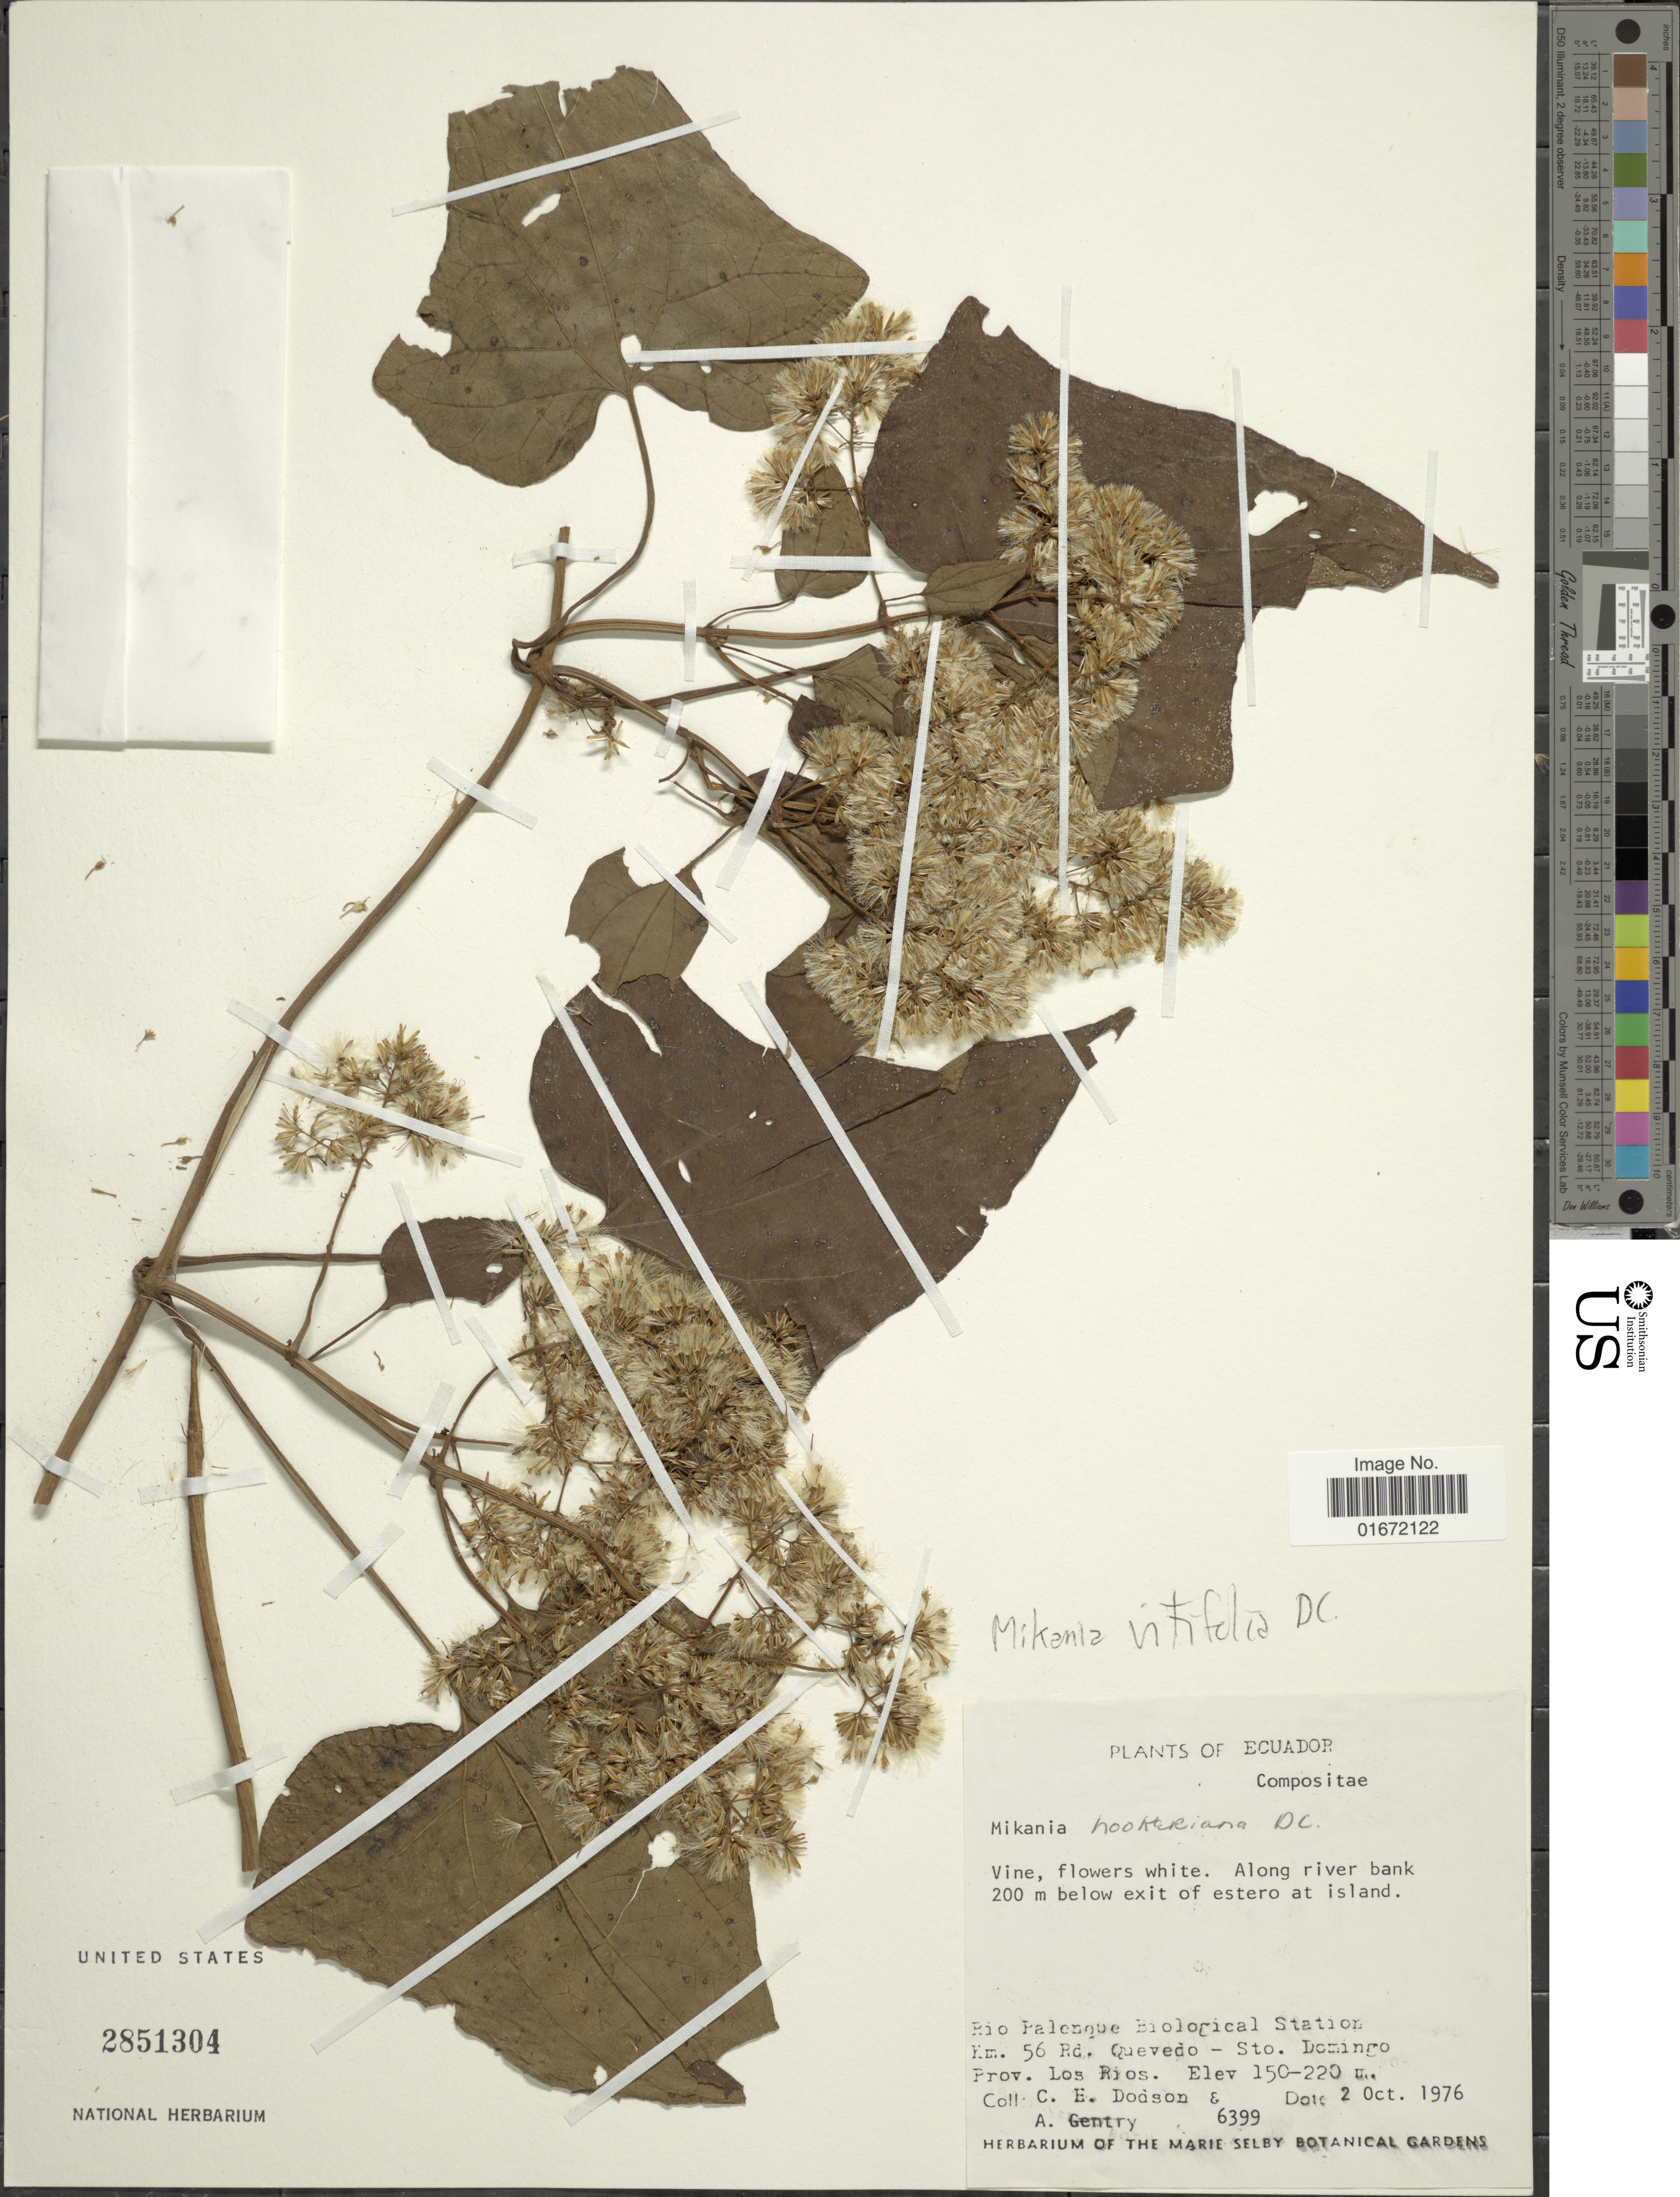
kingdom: Plantae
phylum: Tracheophyta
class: Magnoliopsida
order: Asterales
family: Asteraceae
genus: Mikania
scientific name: Mikania vitifolia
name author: DC.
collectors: C. H. Dodson & A. H. Gentry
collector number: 6399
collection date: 1976-10-02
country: Ecuador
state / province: Los Ríos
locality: Rio Palenque Biological Station. Km. 56 Rd. Quevedo - Sto. Domingo. Prov. Los Rios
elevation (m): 150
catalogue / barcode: US 2851304